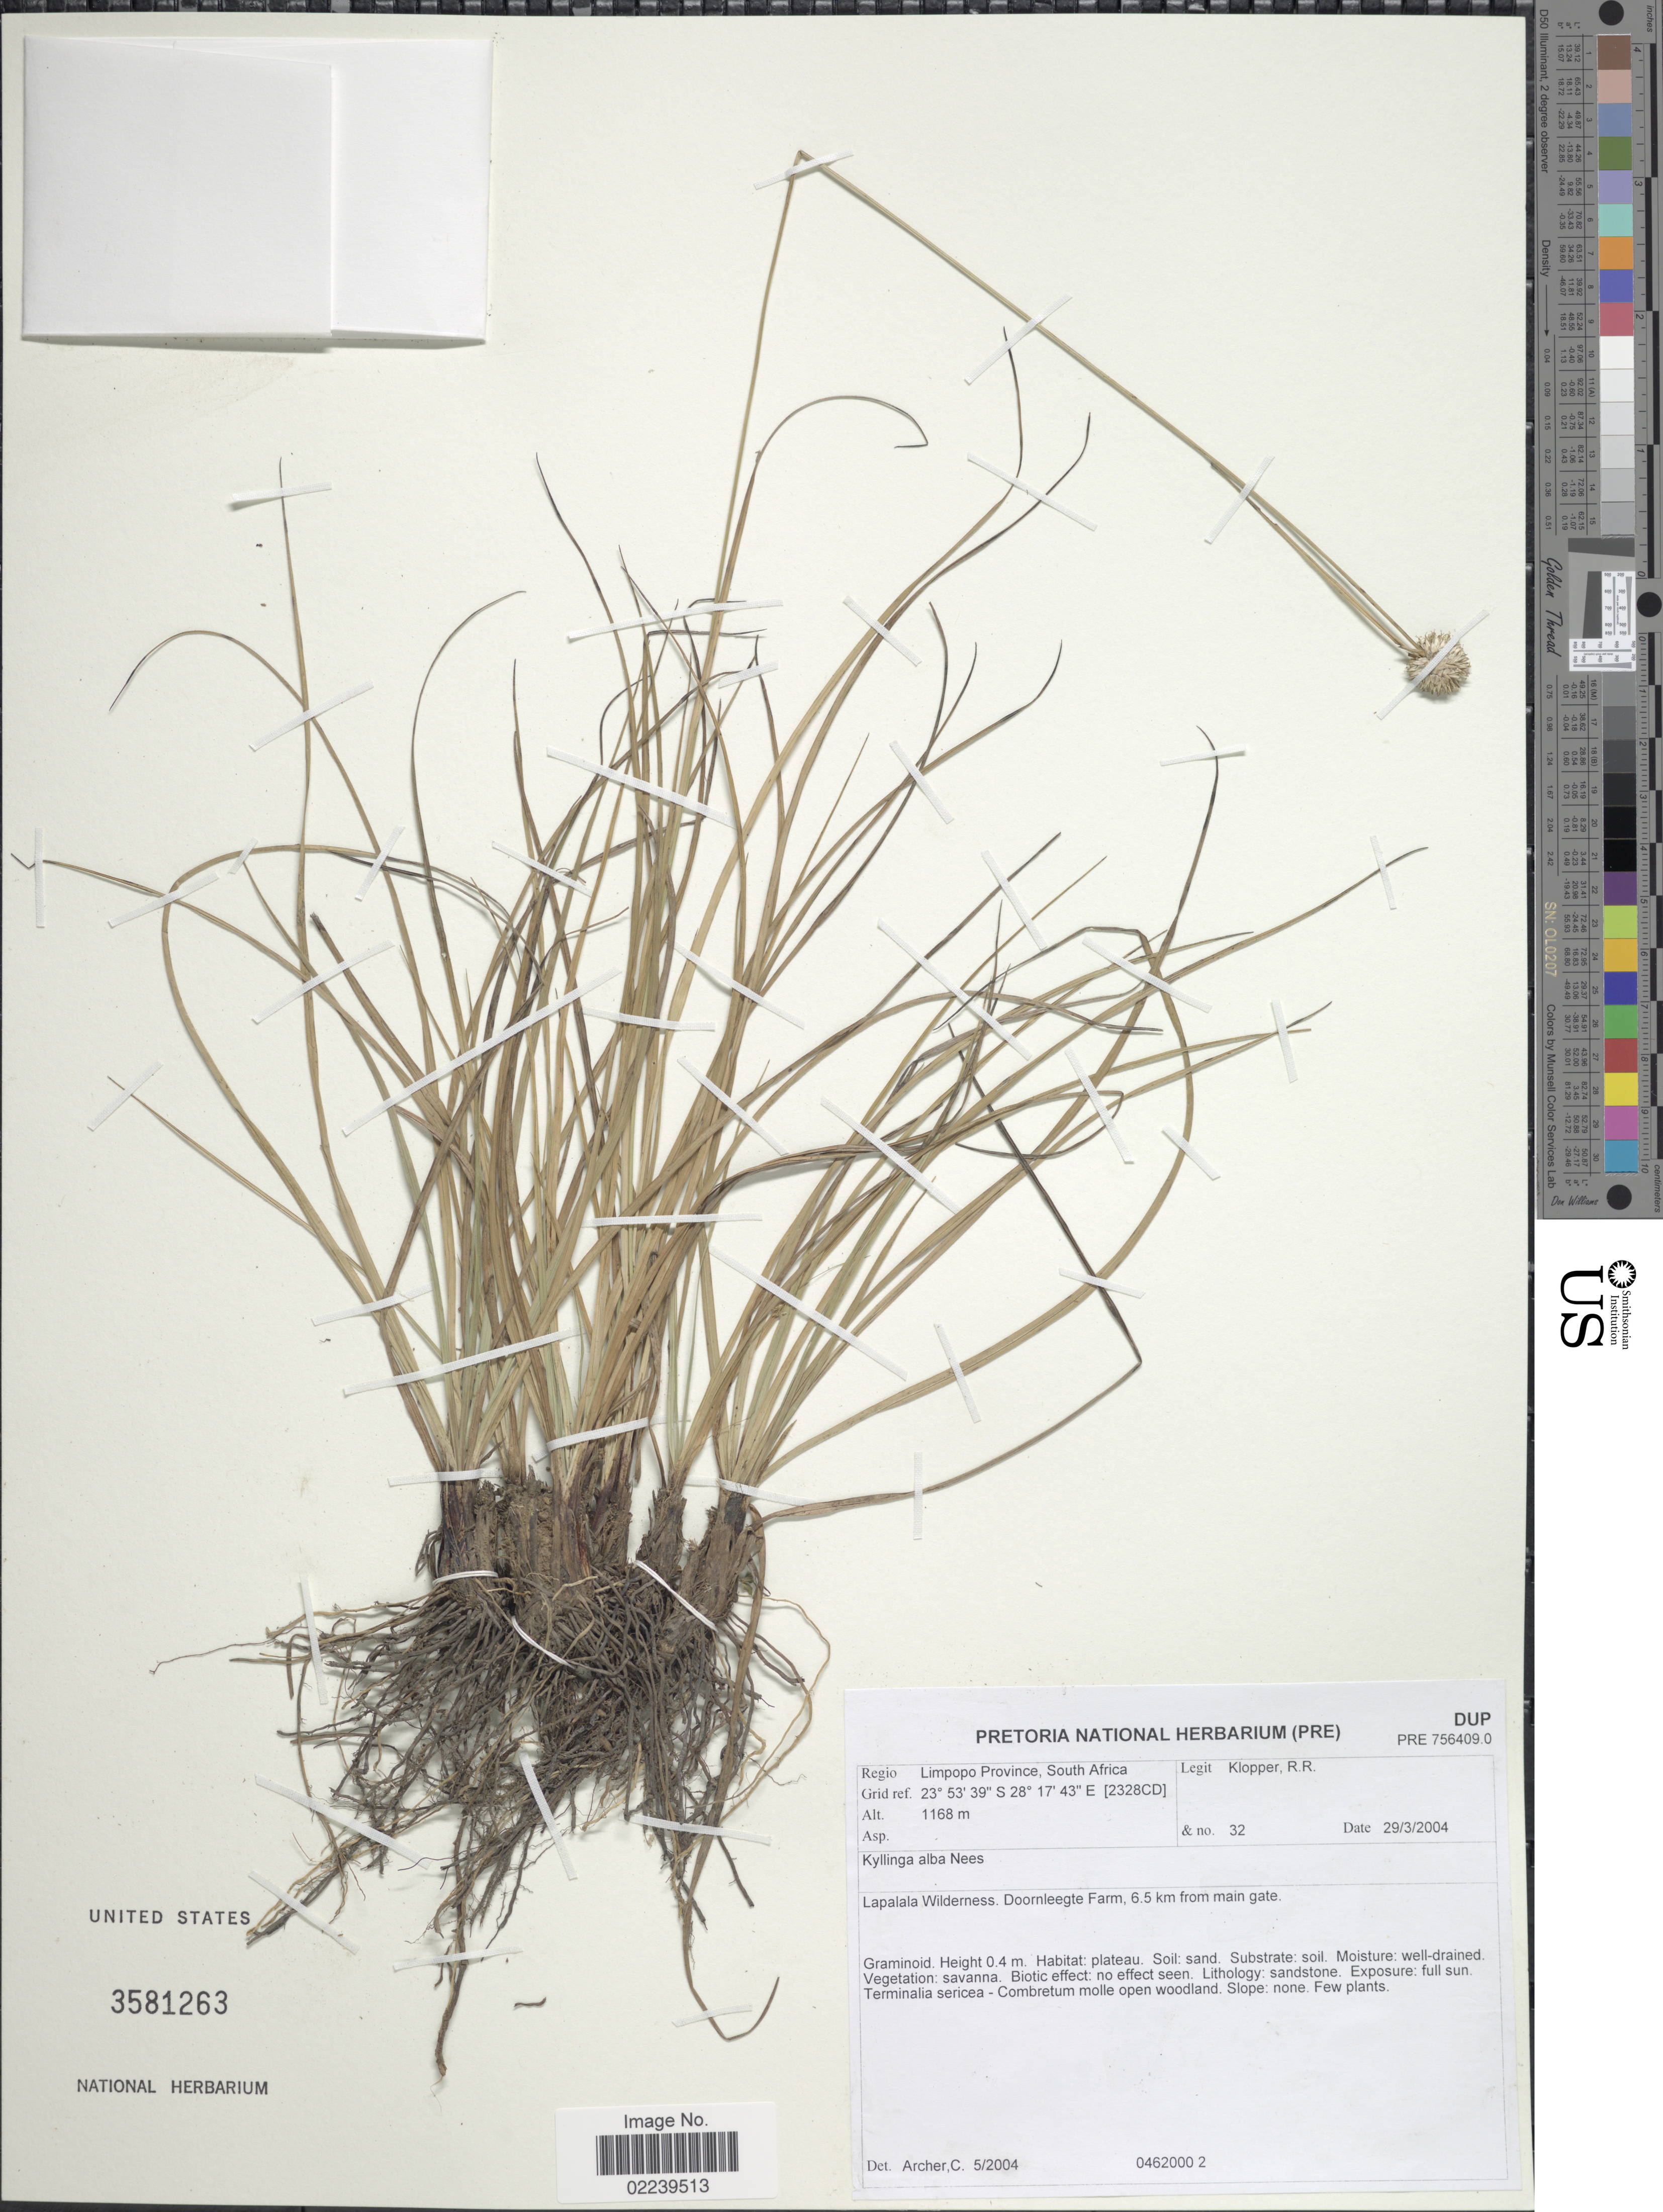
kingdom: Plantae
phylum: Tracheophyta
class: Liliopsida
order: Poales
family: Cyperaceae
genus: Cyperus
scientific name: Cyperus alatus subsp. albus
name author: (Nees)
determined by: Strong, M. T., (US), Smithsonian Institution - National Museum of Natural History (UNITED STATES)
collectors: R. Klopper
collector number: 32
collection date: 2004-03-29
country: South Africa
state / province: Limpopo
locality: Lapalala Wilderness. Doornleegte Farm, 6.5 km from main gate. 2328CD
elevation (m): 1168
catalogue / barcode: US 3581263